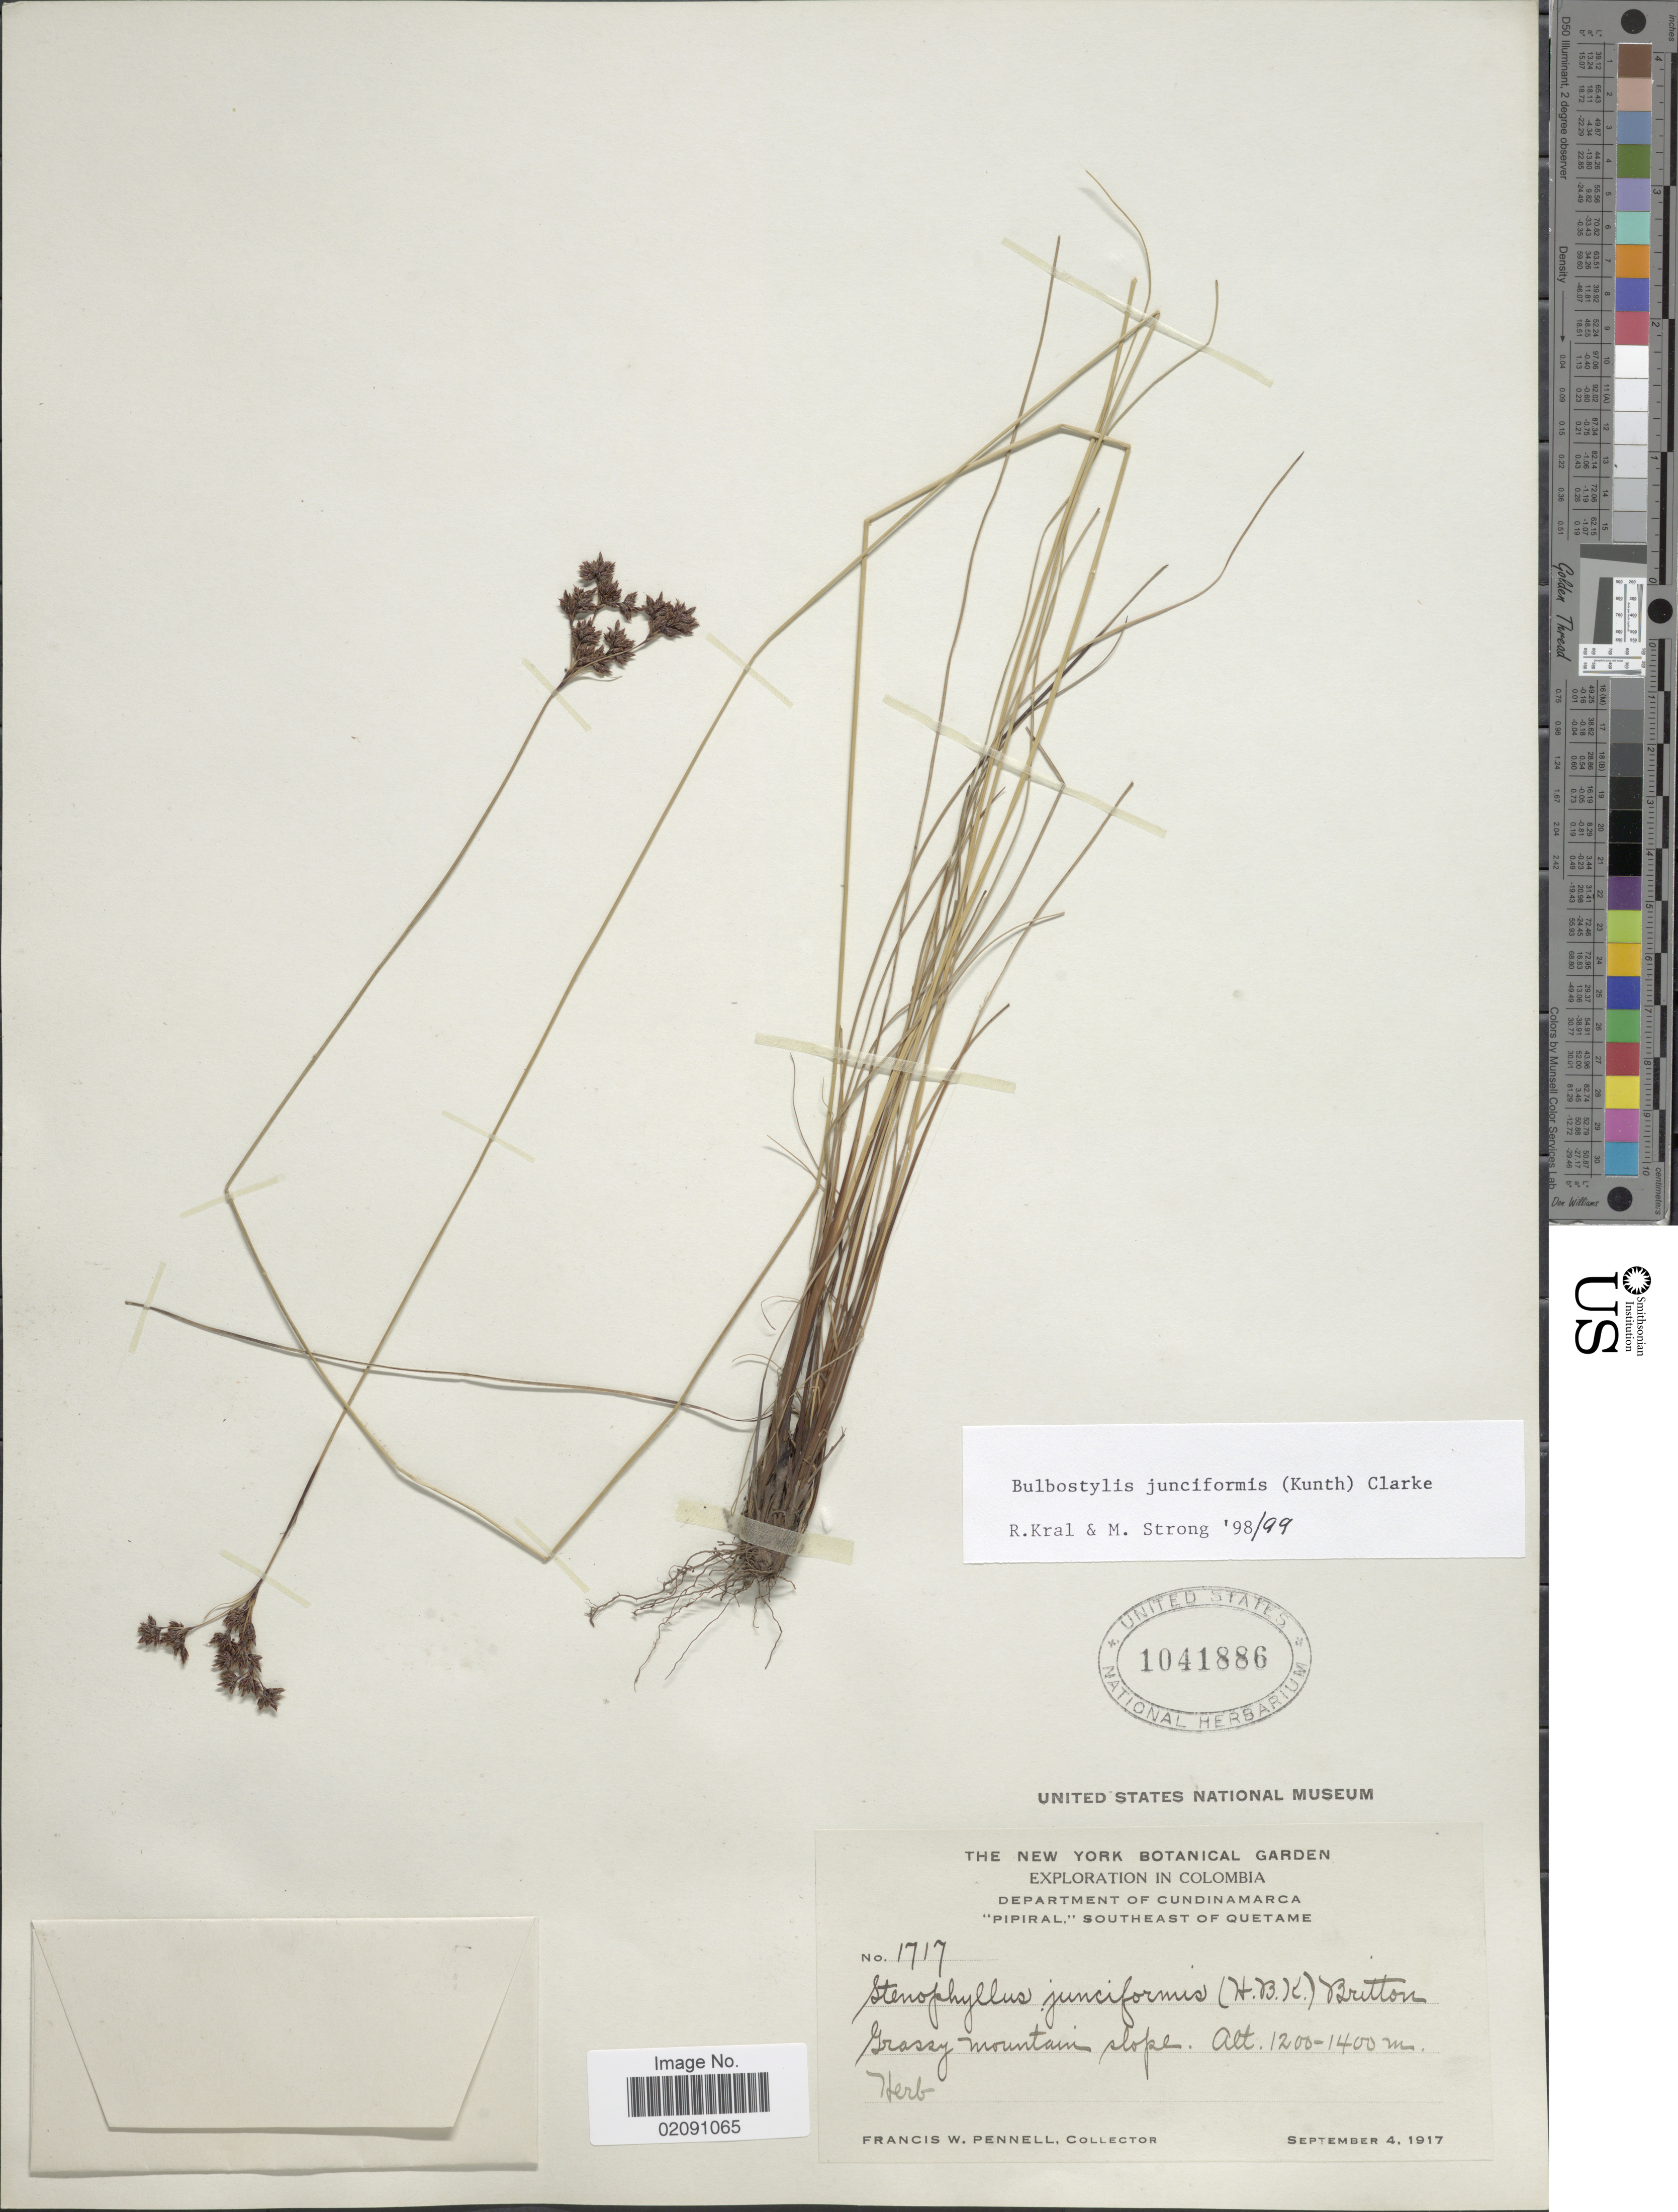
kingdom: Plantae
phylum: Tracheophyta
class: Liliopsida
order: Poales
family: Cyperaceae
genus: Bulbostylis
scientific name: Bulbostylis junciformis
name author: (Kunth) C.B. Clarke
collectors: F. W. Pennell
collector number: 1717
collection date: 1917-09-04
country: Colombia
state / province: Cundinamarca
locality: Pipiral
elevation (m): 1200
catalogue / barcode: US 1041886